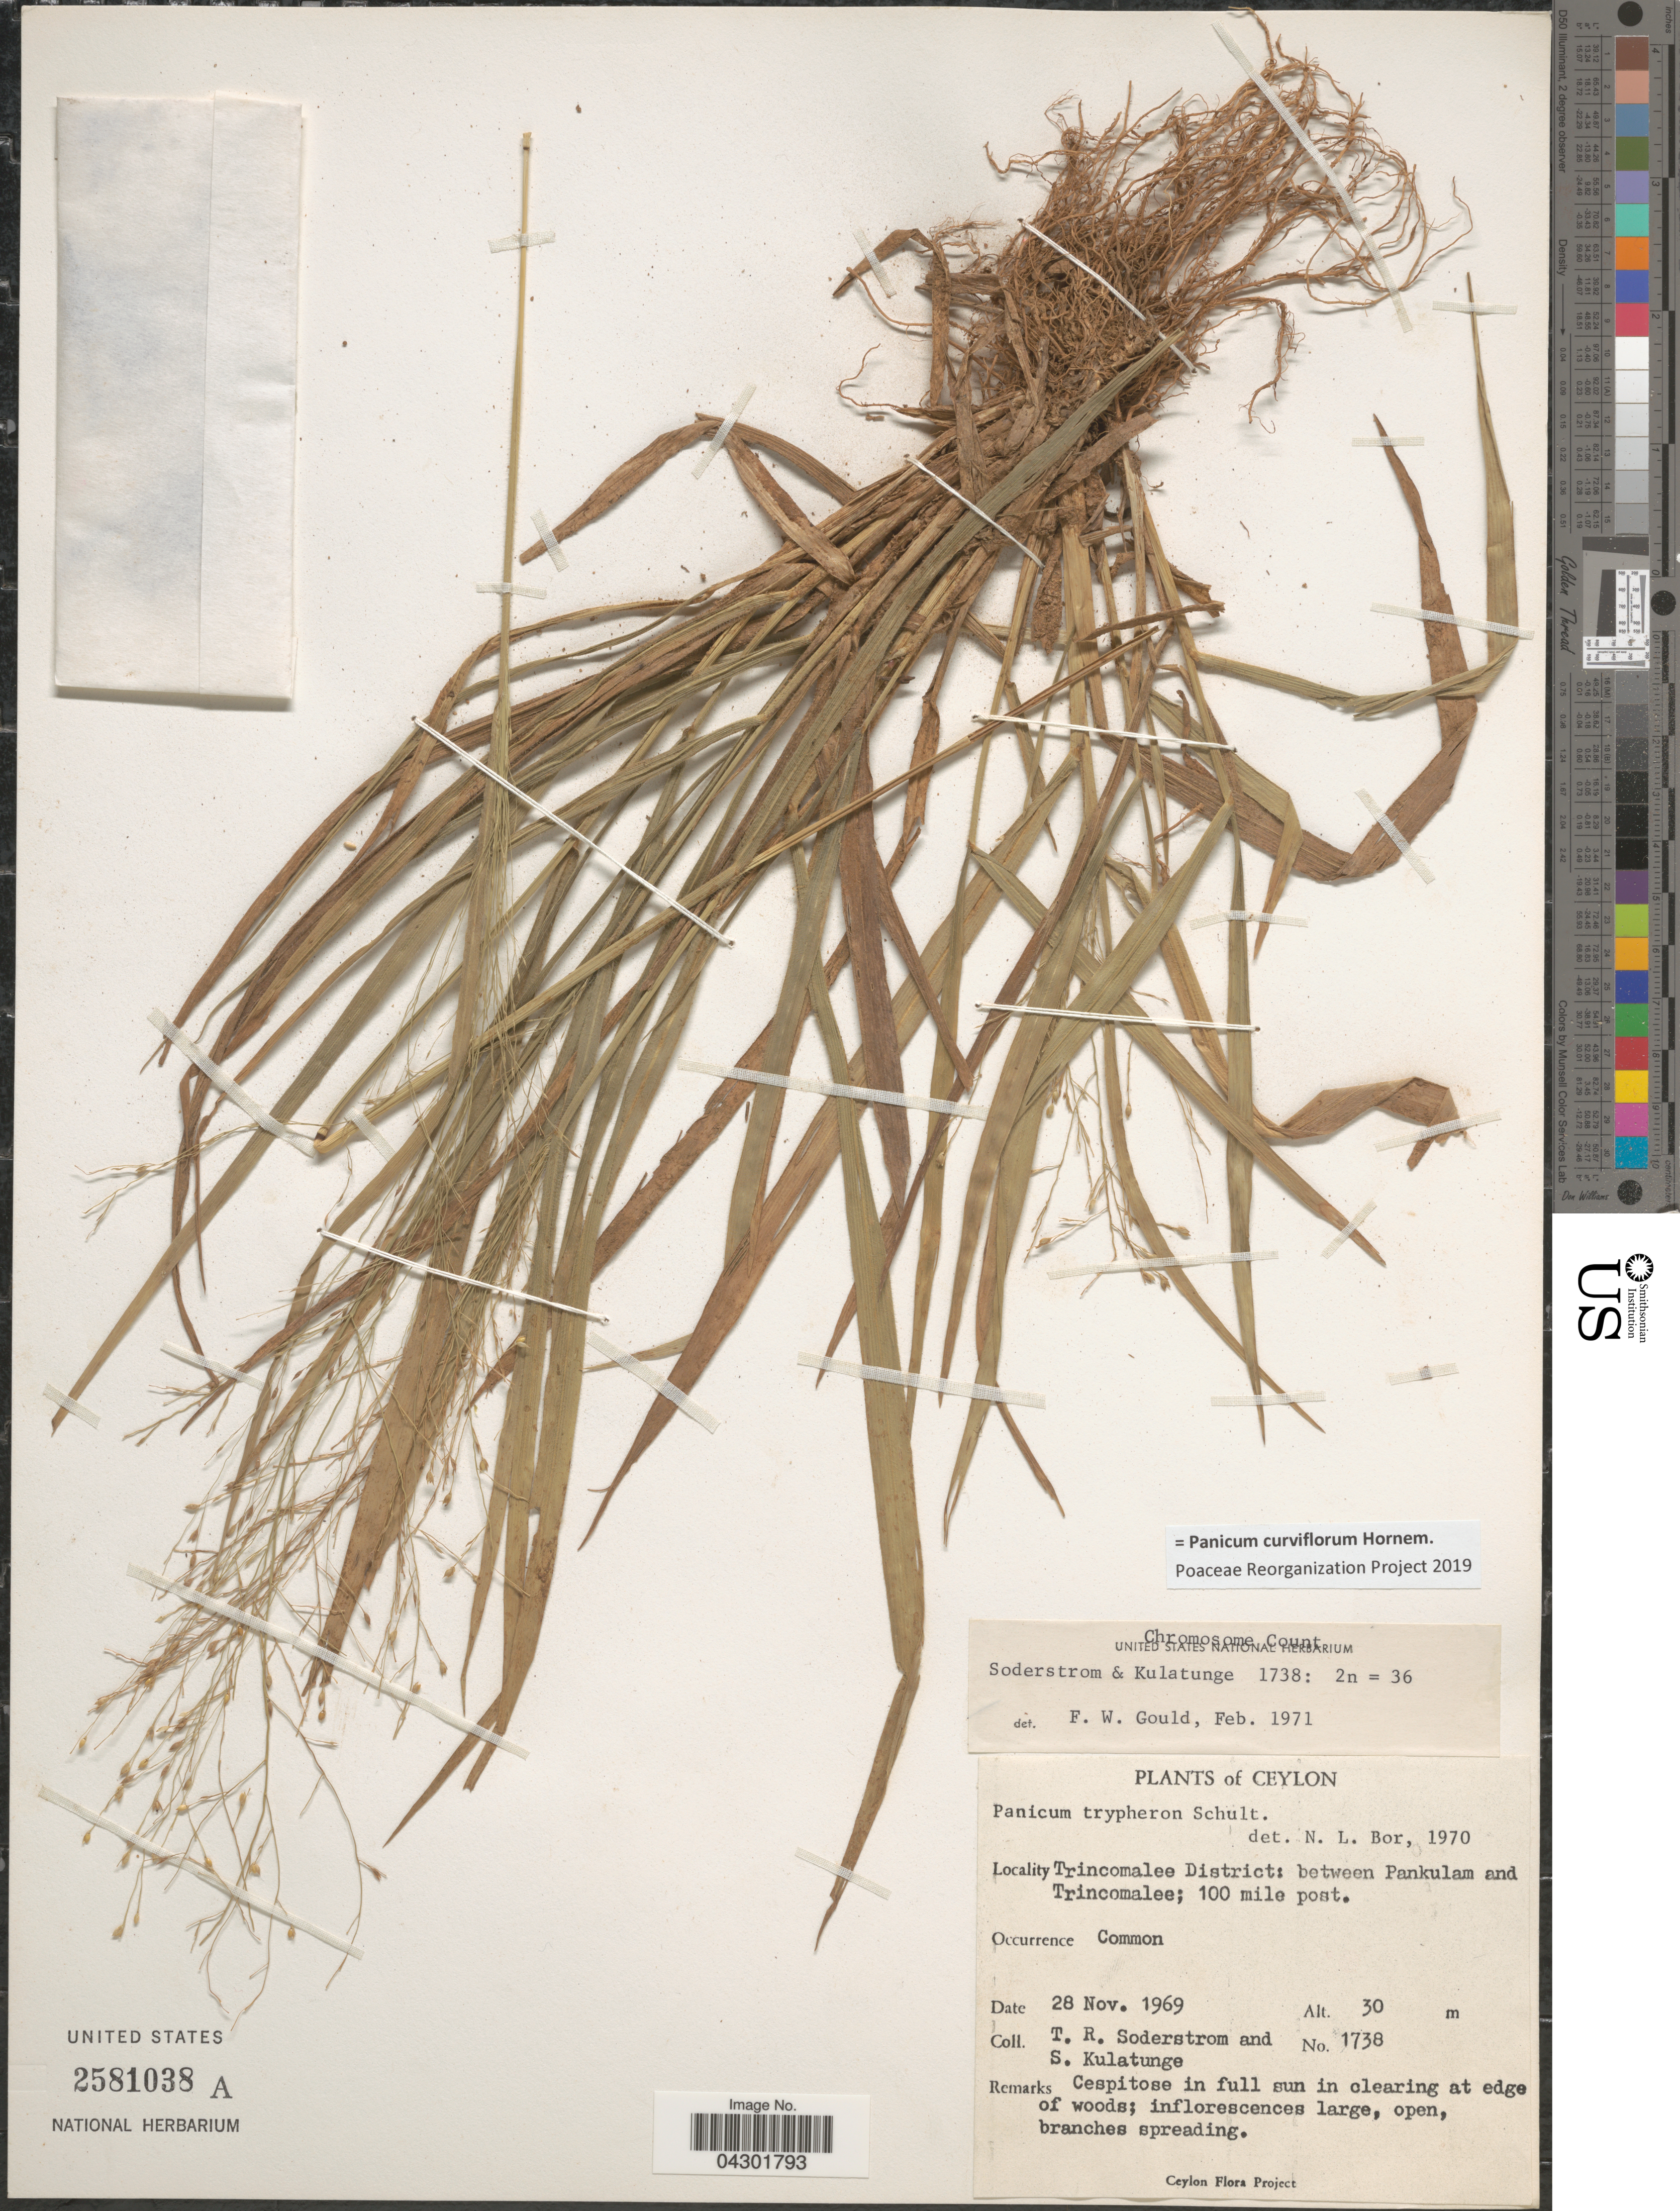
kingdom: Plantae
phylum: Tracheophyta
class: Liliopsida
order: Poales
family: Poaceae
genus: Panicum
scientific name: Panicum curviflorum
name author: Hornem.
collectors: T. R. Soderstrom & S. Kulatunge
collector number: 1738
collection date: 1969-11-28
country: Sri Lanka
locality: Ceylon. Trincomalee District: between Pankulam and Trincomalee; 100 mile post.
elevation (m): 30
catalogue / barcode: US 2581038A